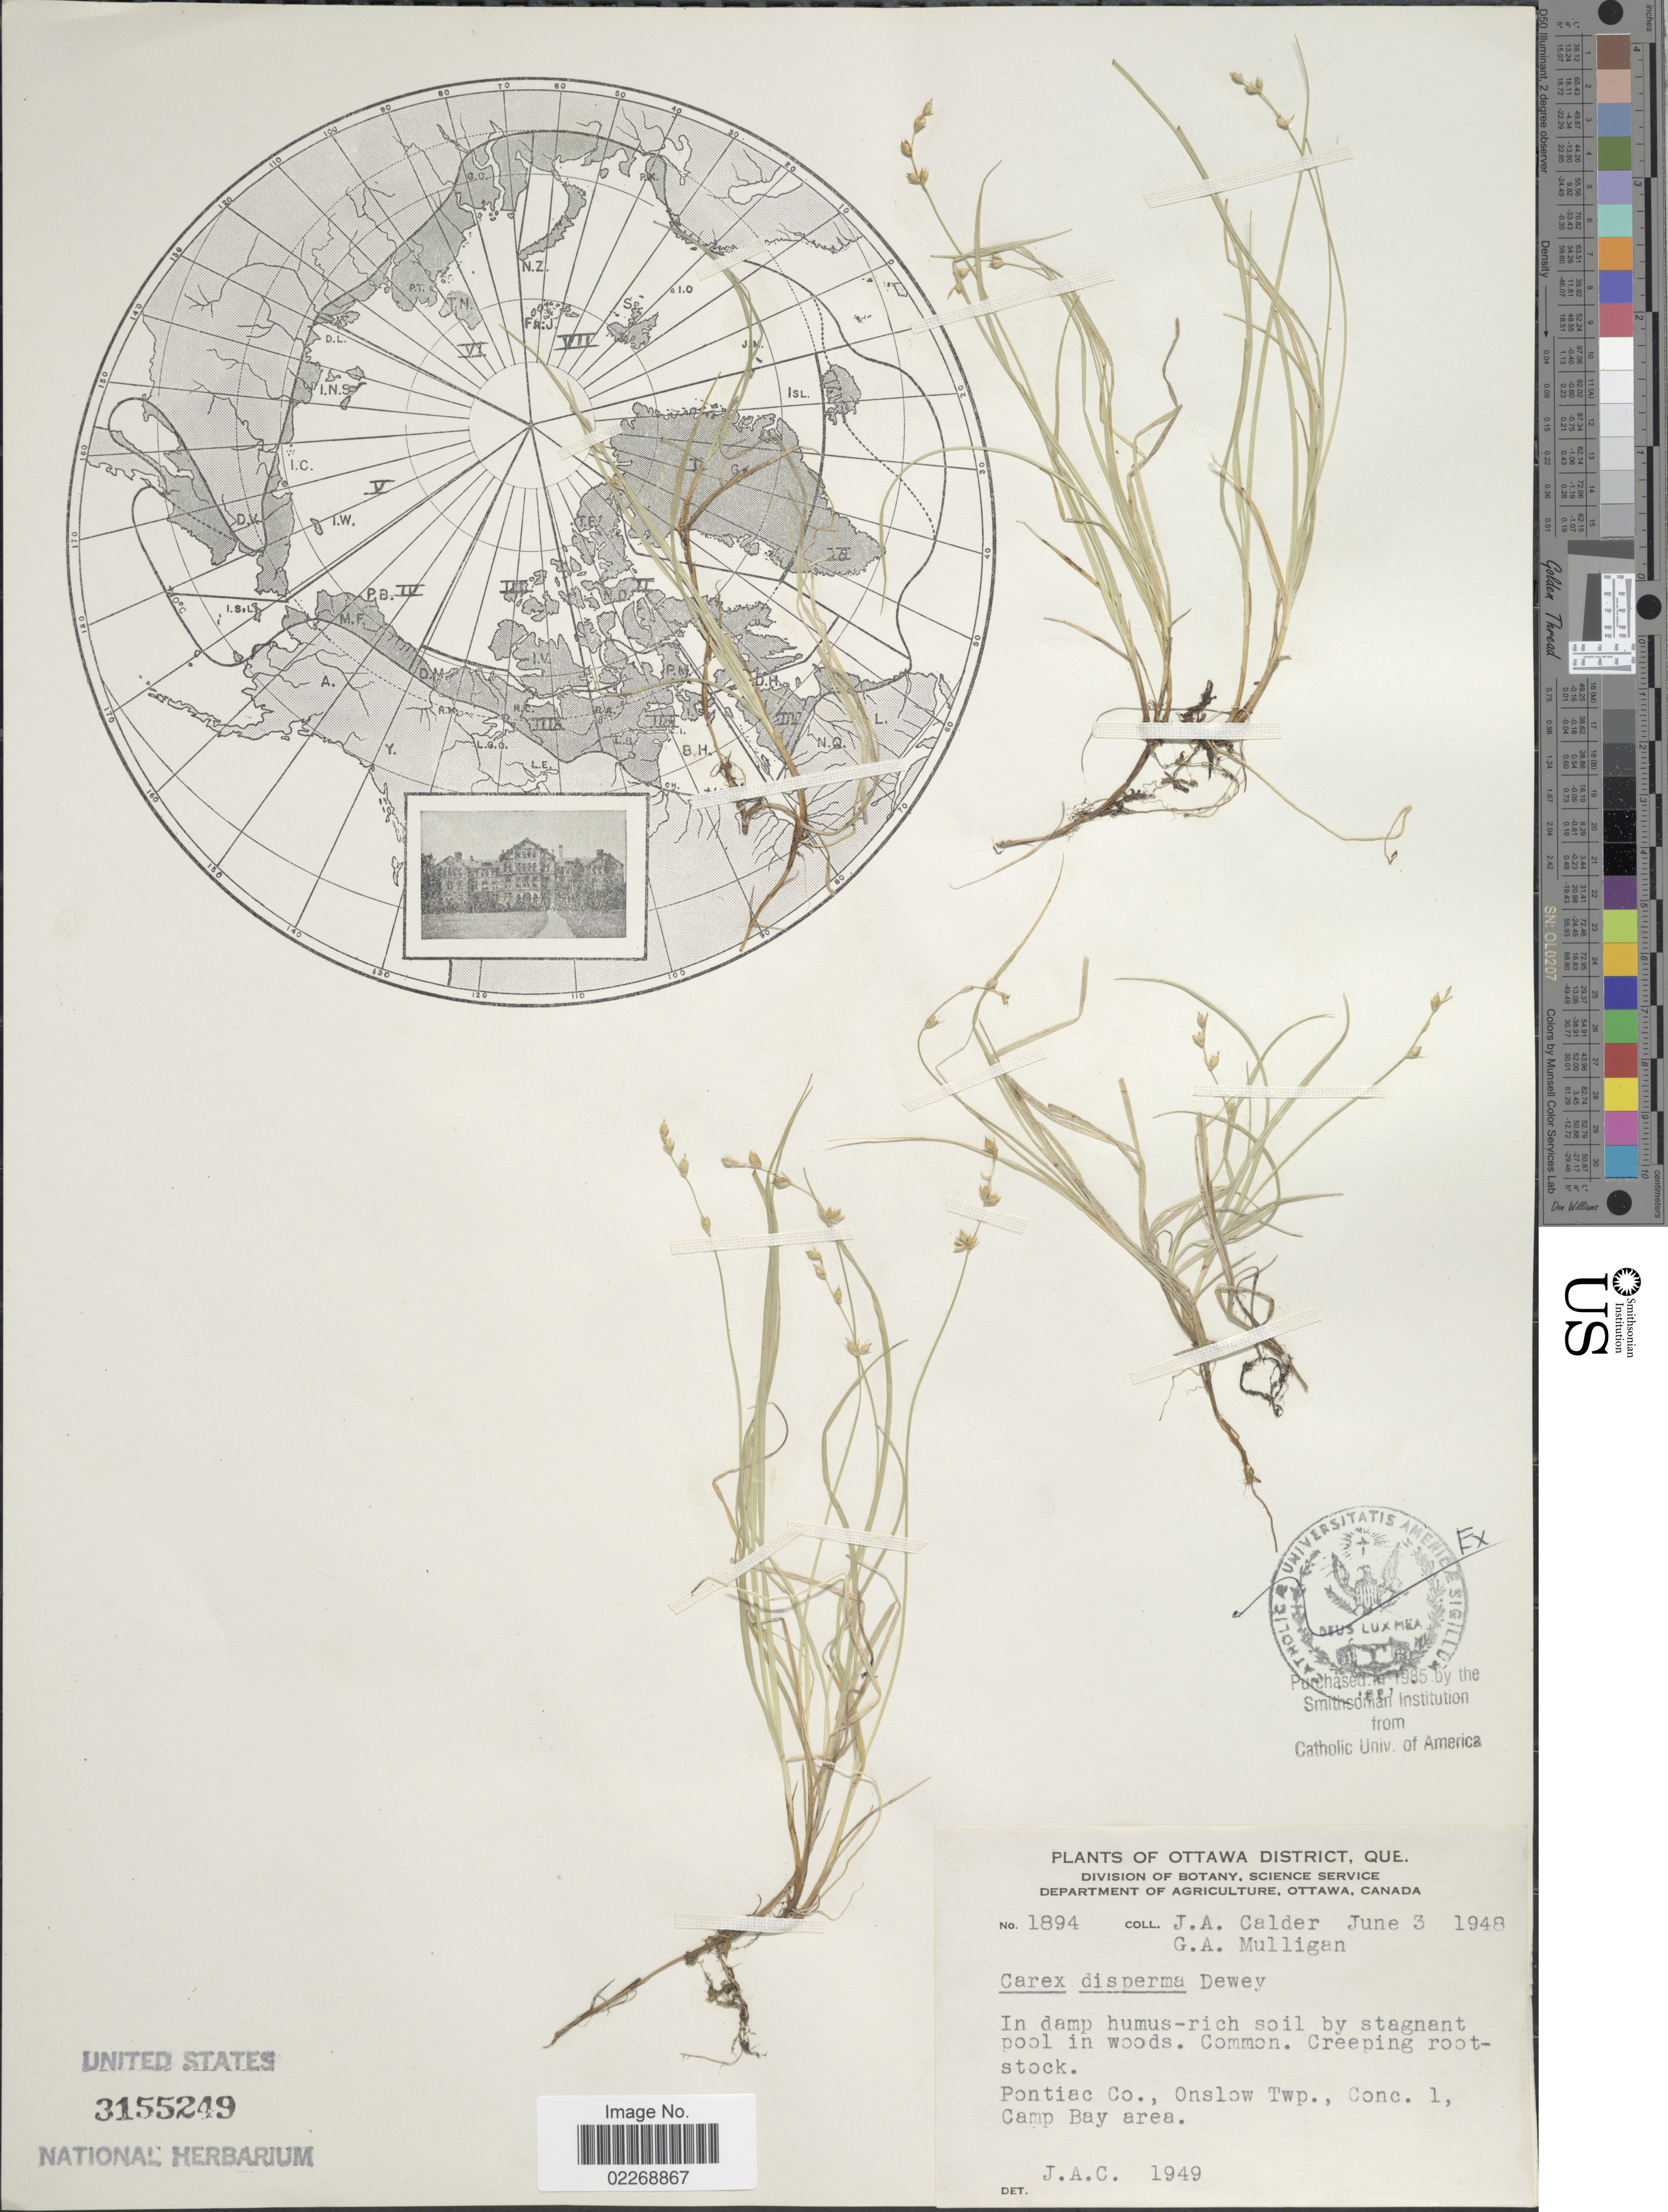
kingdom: Plantae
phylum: Tracheophyta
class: Liliopsida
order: Poales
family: Cyperaceae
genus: Carex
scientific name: Carex disperma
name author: Dewey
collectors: J. A. Calder & G. Mulligan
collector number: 1894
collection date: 1948-06-03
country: Canada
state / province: Quebec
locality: Ottawa District, Pontiac Co., Onslow Twp., Conc. 1 Camp Bay area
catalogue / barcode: US 3155249